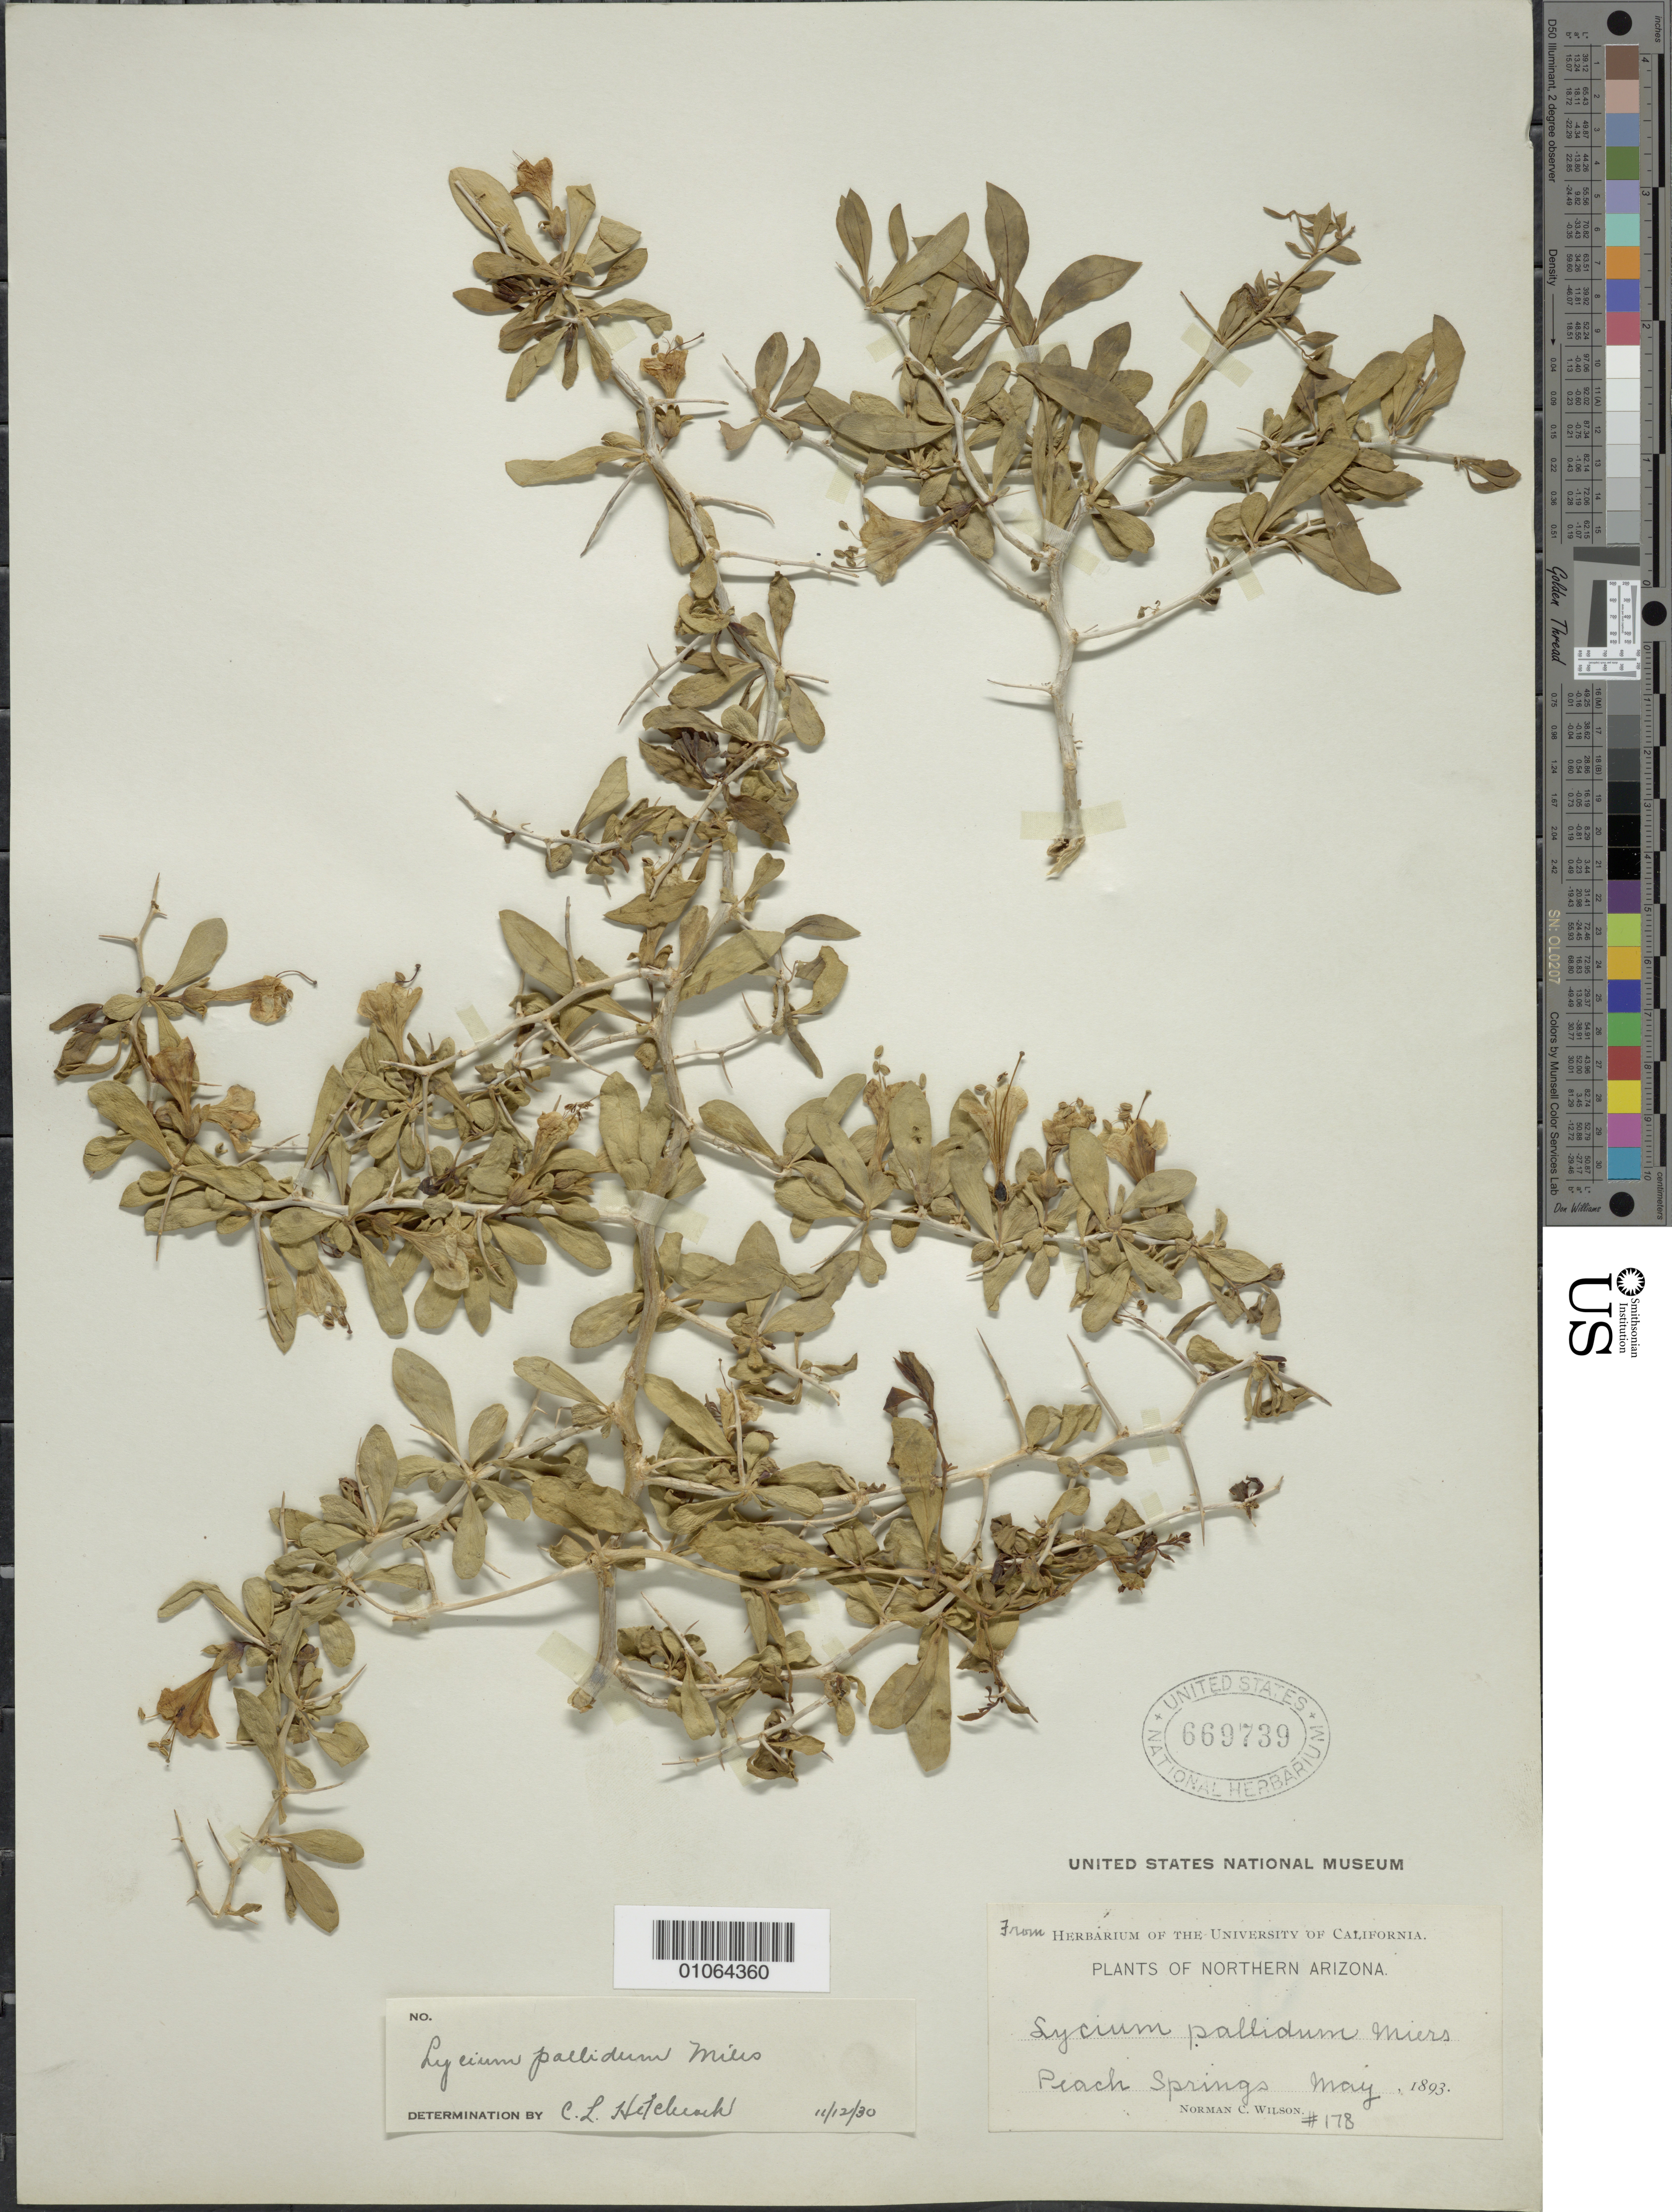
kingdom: Plantae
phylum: Tracheophyta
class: Magnoliopsida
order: Solanales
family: Solanaceae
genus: Lycium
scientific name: Lycium pallidum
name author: Miers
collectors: N. C. Wilson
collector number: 178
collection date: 1893-05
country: United States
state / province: Arizona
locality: Northern Arizona, Peach Springs.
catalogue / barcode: US 669739